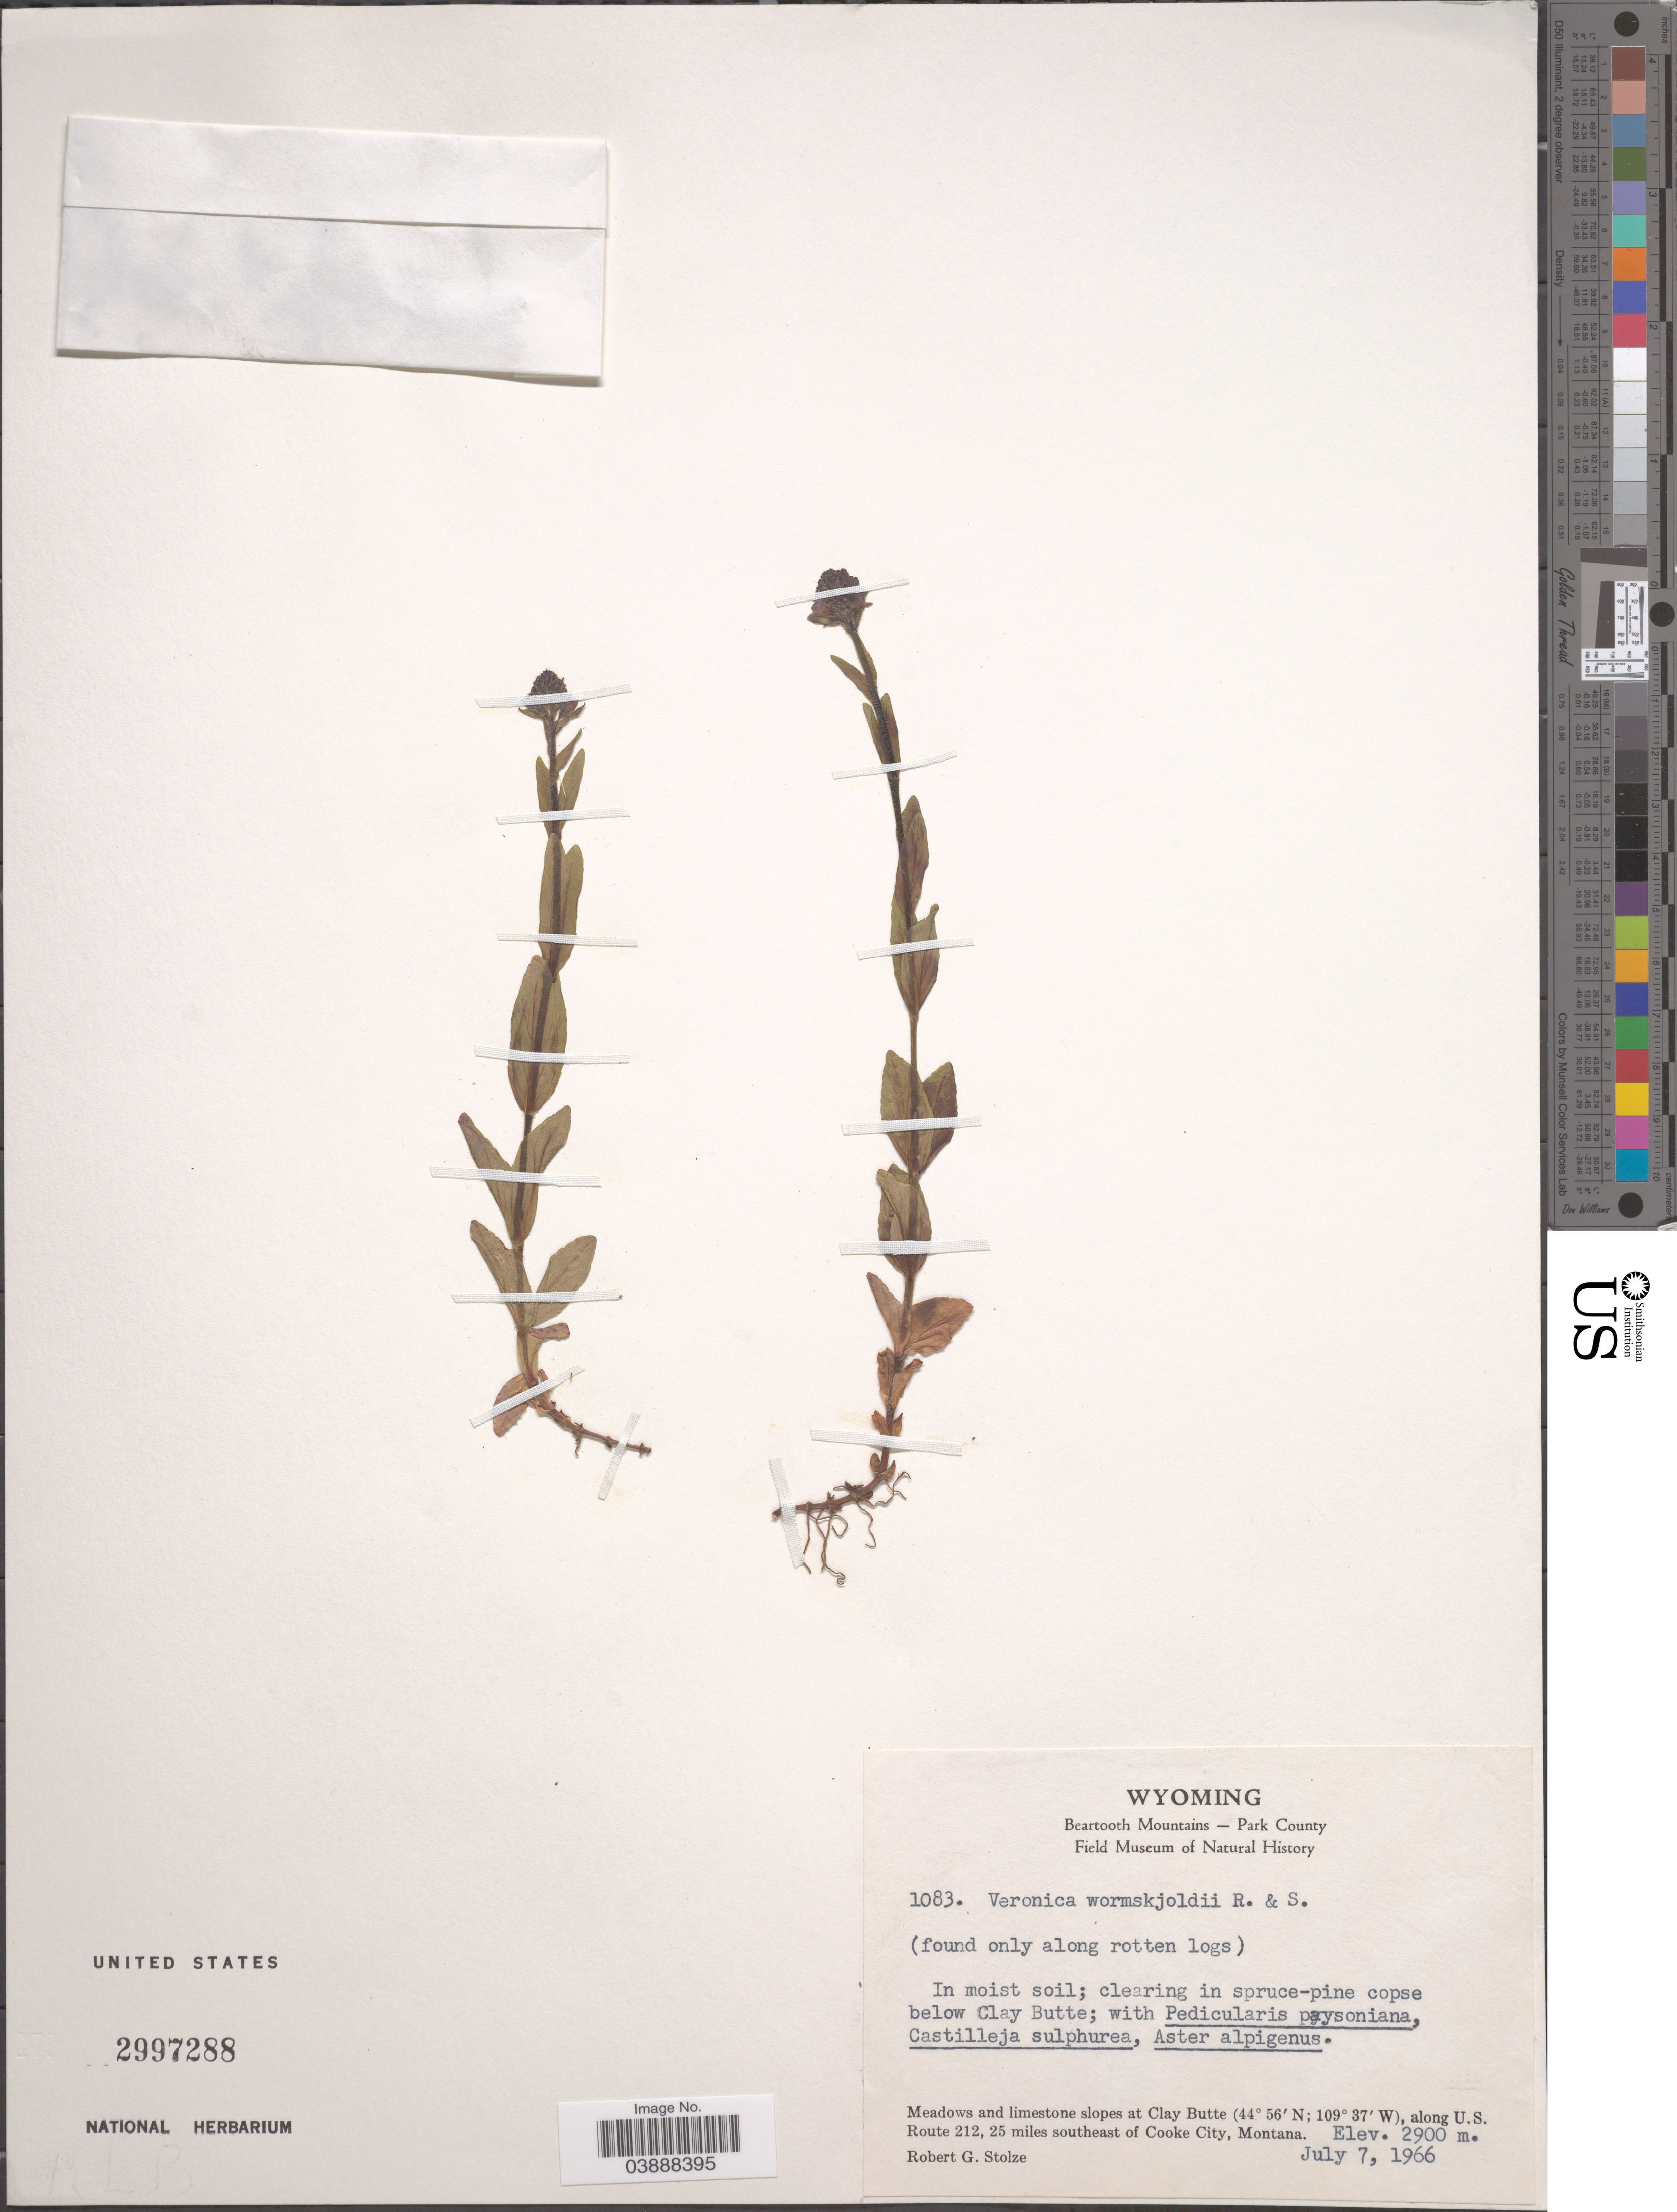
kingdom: Plantae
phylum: Tracheophyta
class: Magnoliopsida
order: Lamiales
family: Plantaginaceae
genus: Veronica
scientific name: Veronica wormskjoldii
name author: Roem. & Schult.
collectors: R. G. Stolze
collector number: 1083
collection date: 1966-07-07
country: United States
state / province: Wyoming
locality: Beartooth Mountains - Park County. Clay Butte, along U.S. Route 212, 25 miles southeast of Cooke City, Montana.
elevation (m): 2900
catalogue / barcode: US 2997288